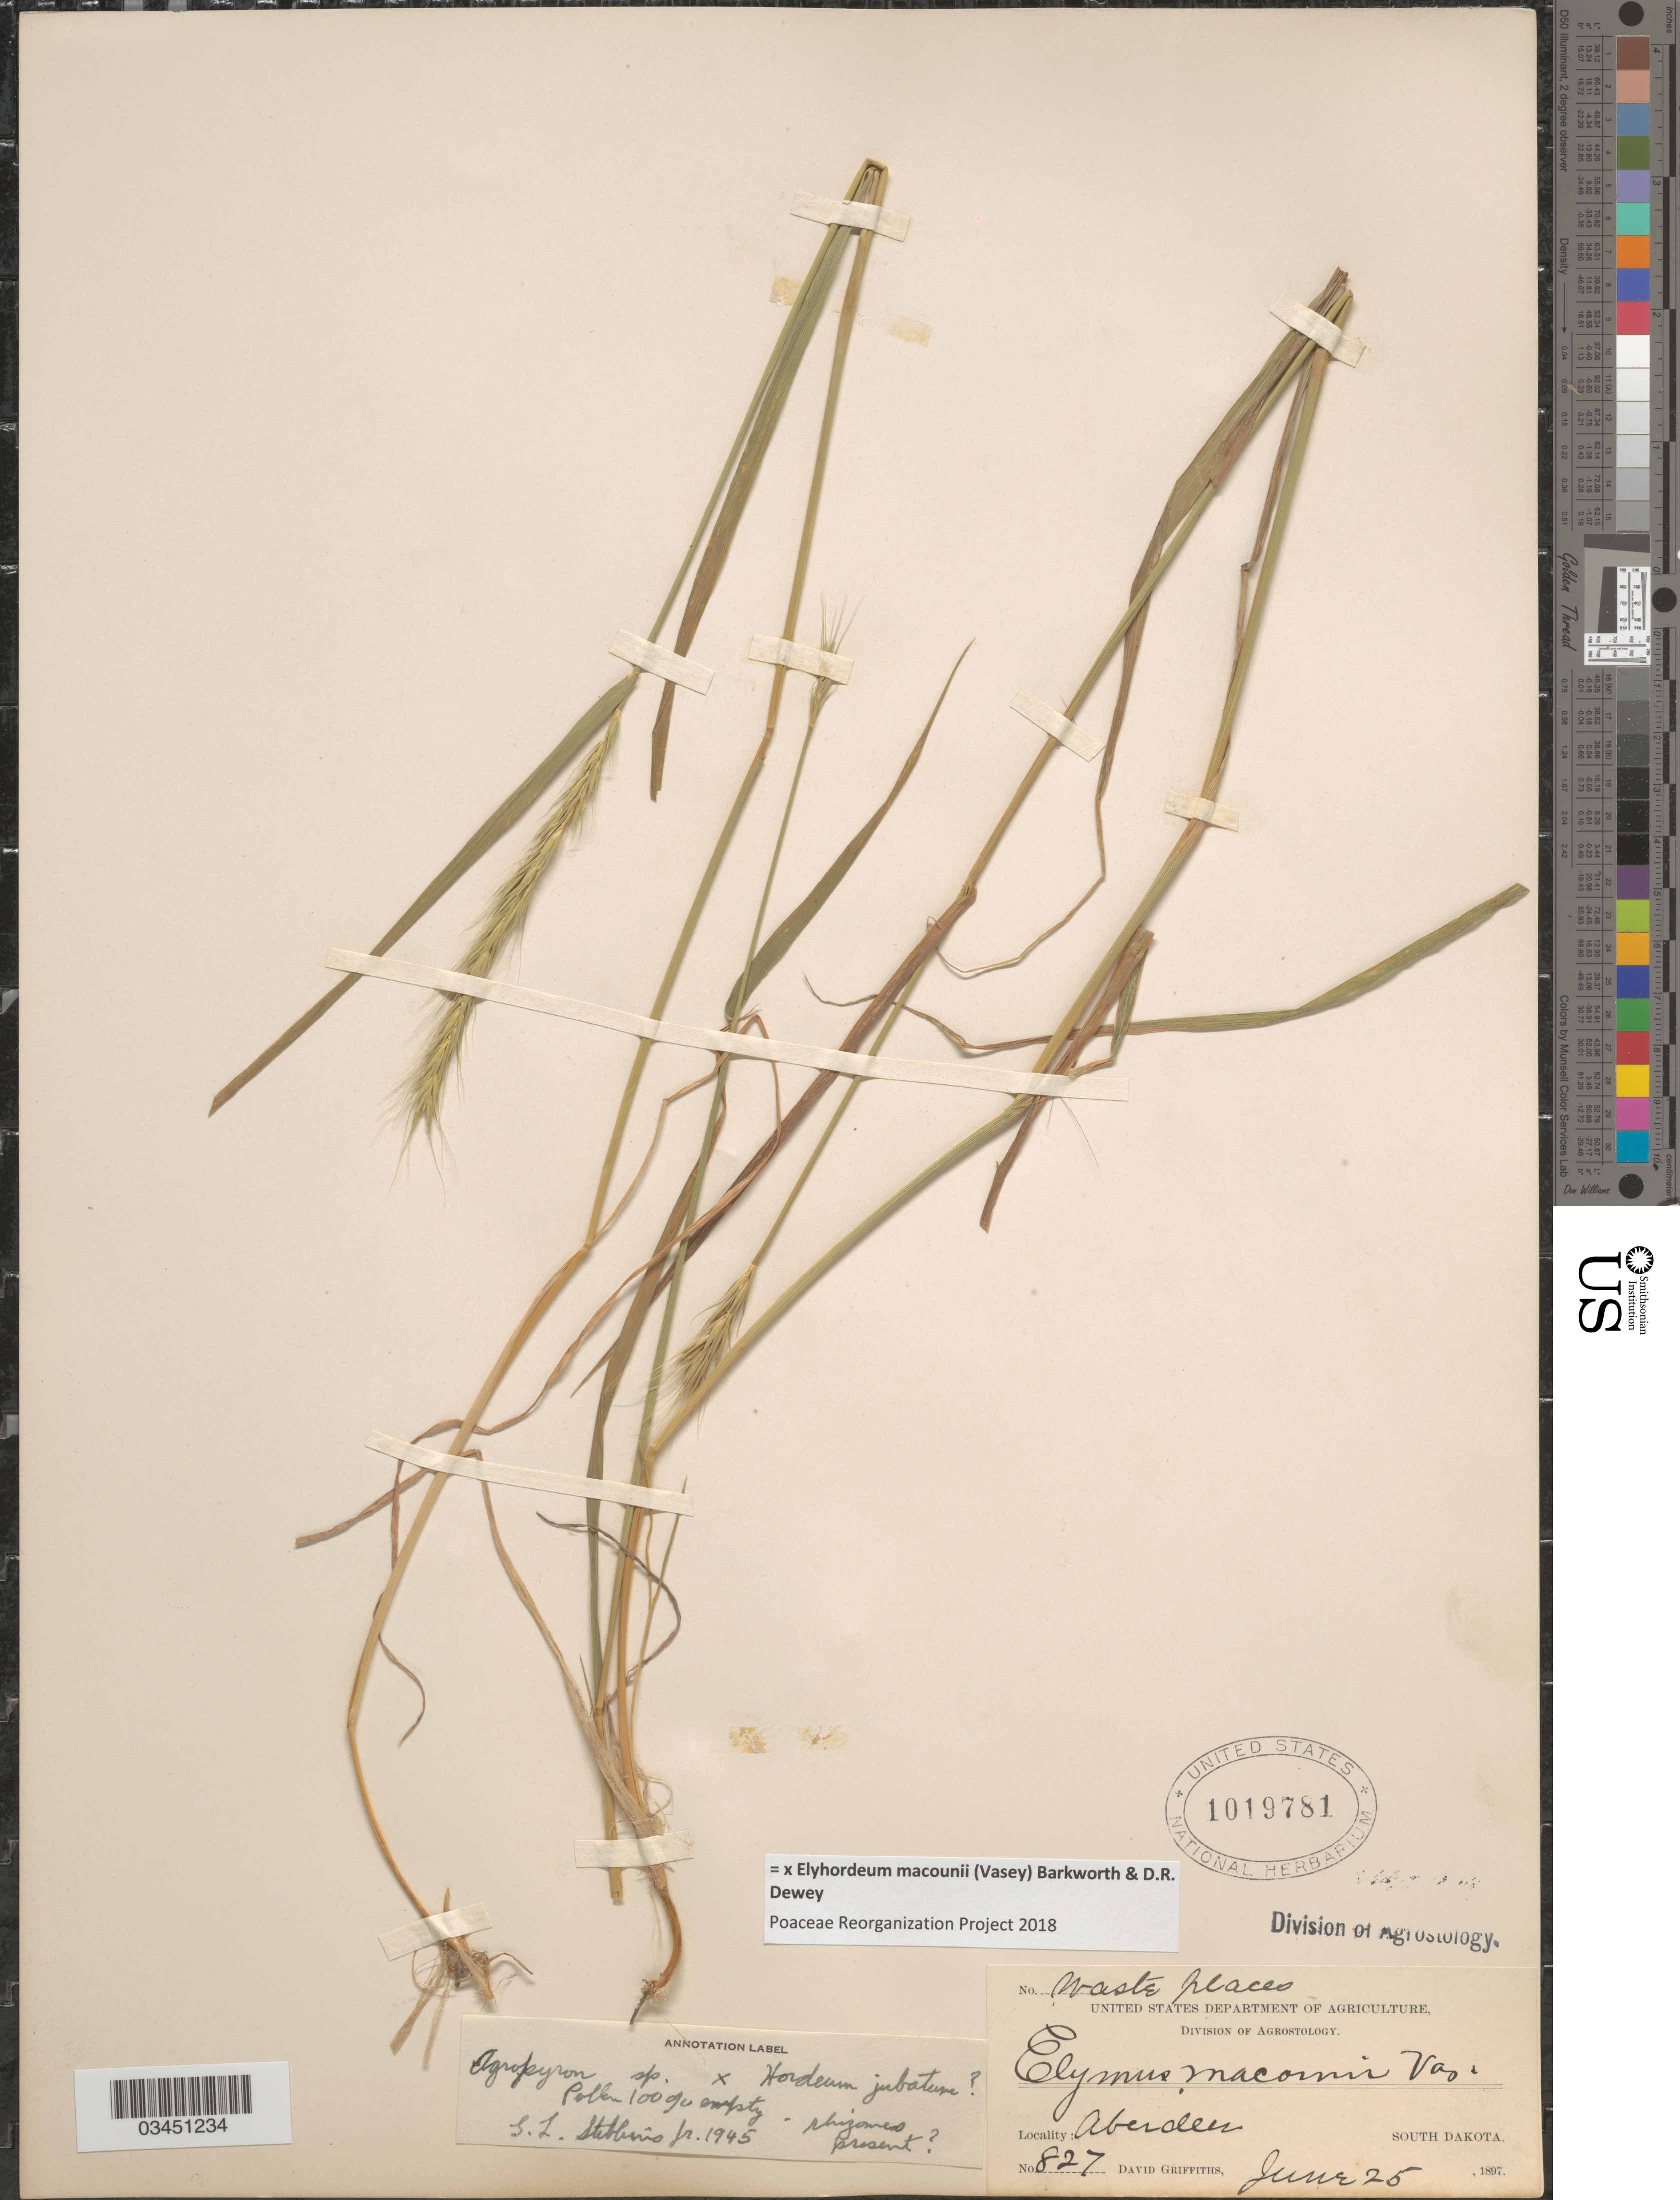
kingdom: Plantae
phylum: Tracheophyta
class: Liliopsida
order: Poales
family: Poaceae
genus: Elyhordeum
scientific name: x Elyhordeum macounii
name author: (Vasey) Barkworth & Dewey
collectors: D. Griffiths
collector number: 827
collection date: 1897-06-25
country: United States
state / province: South Dakota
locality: Aberdeen.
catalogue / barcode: US 1019781